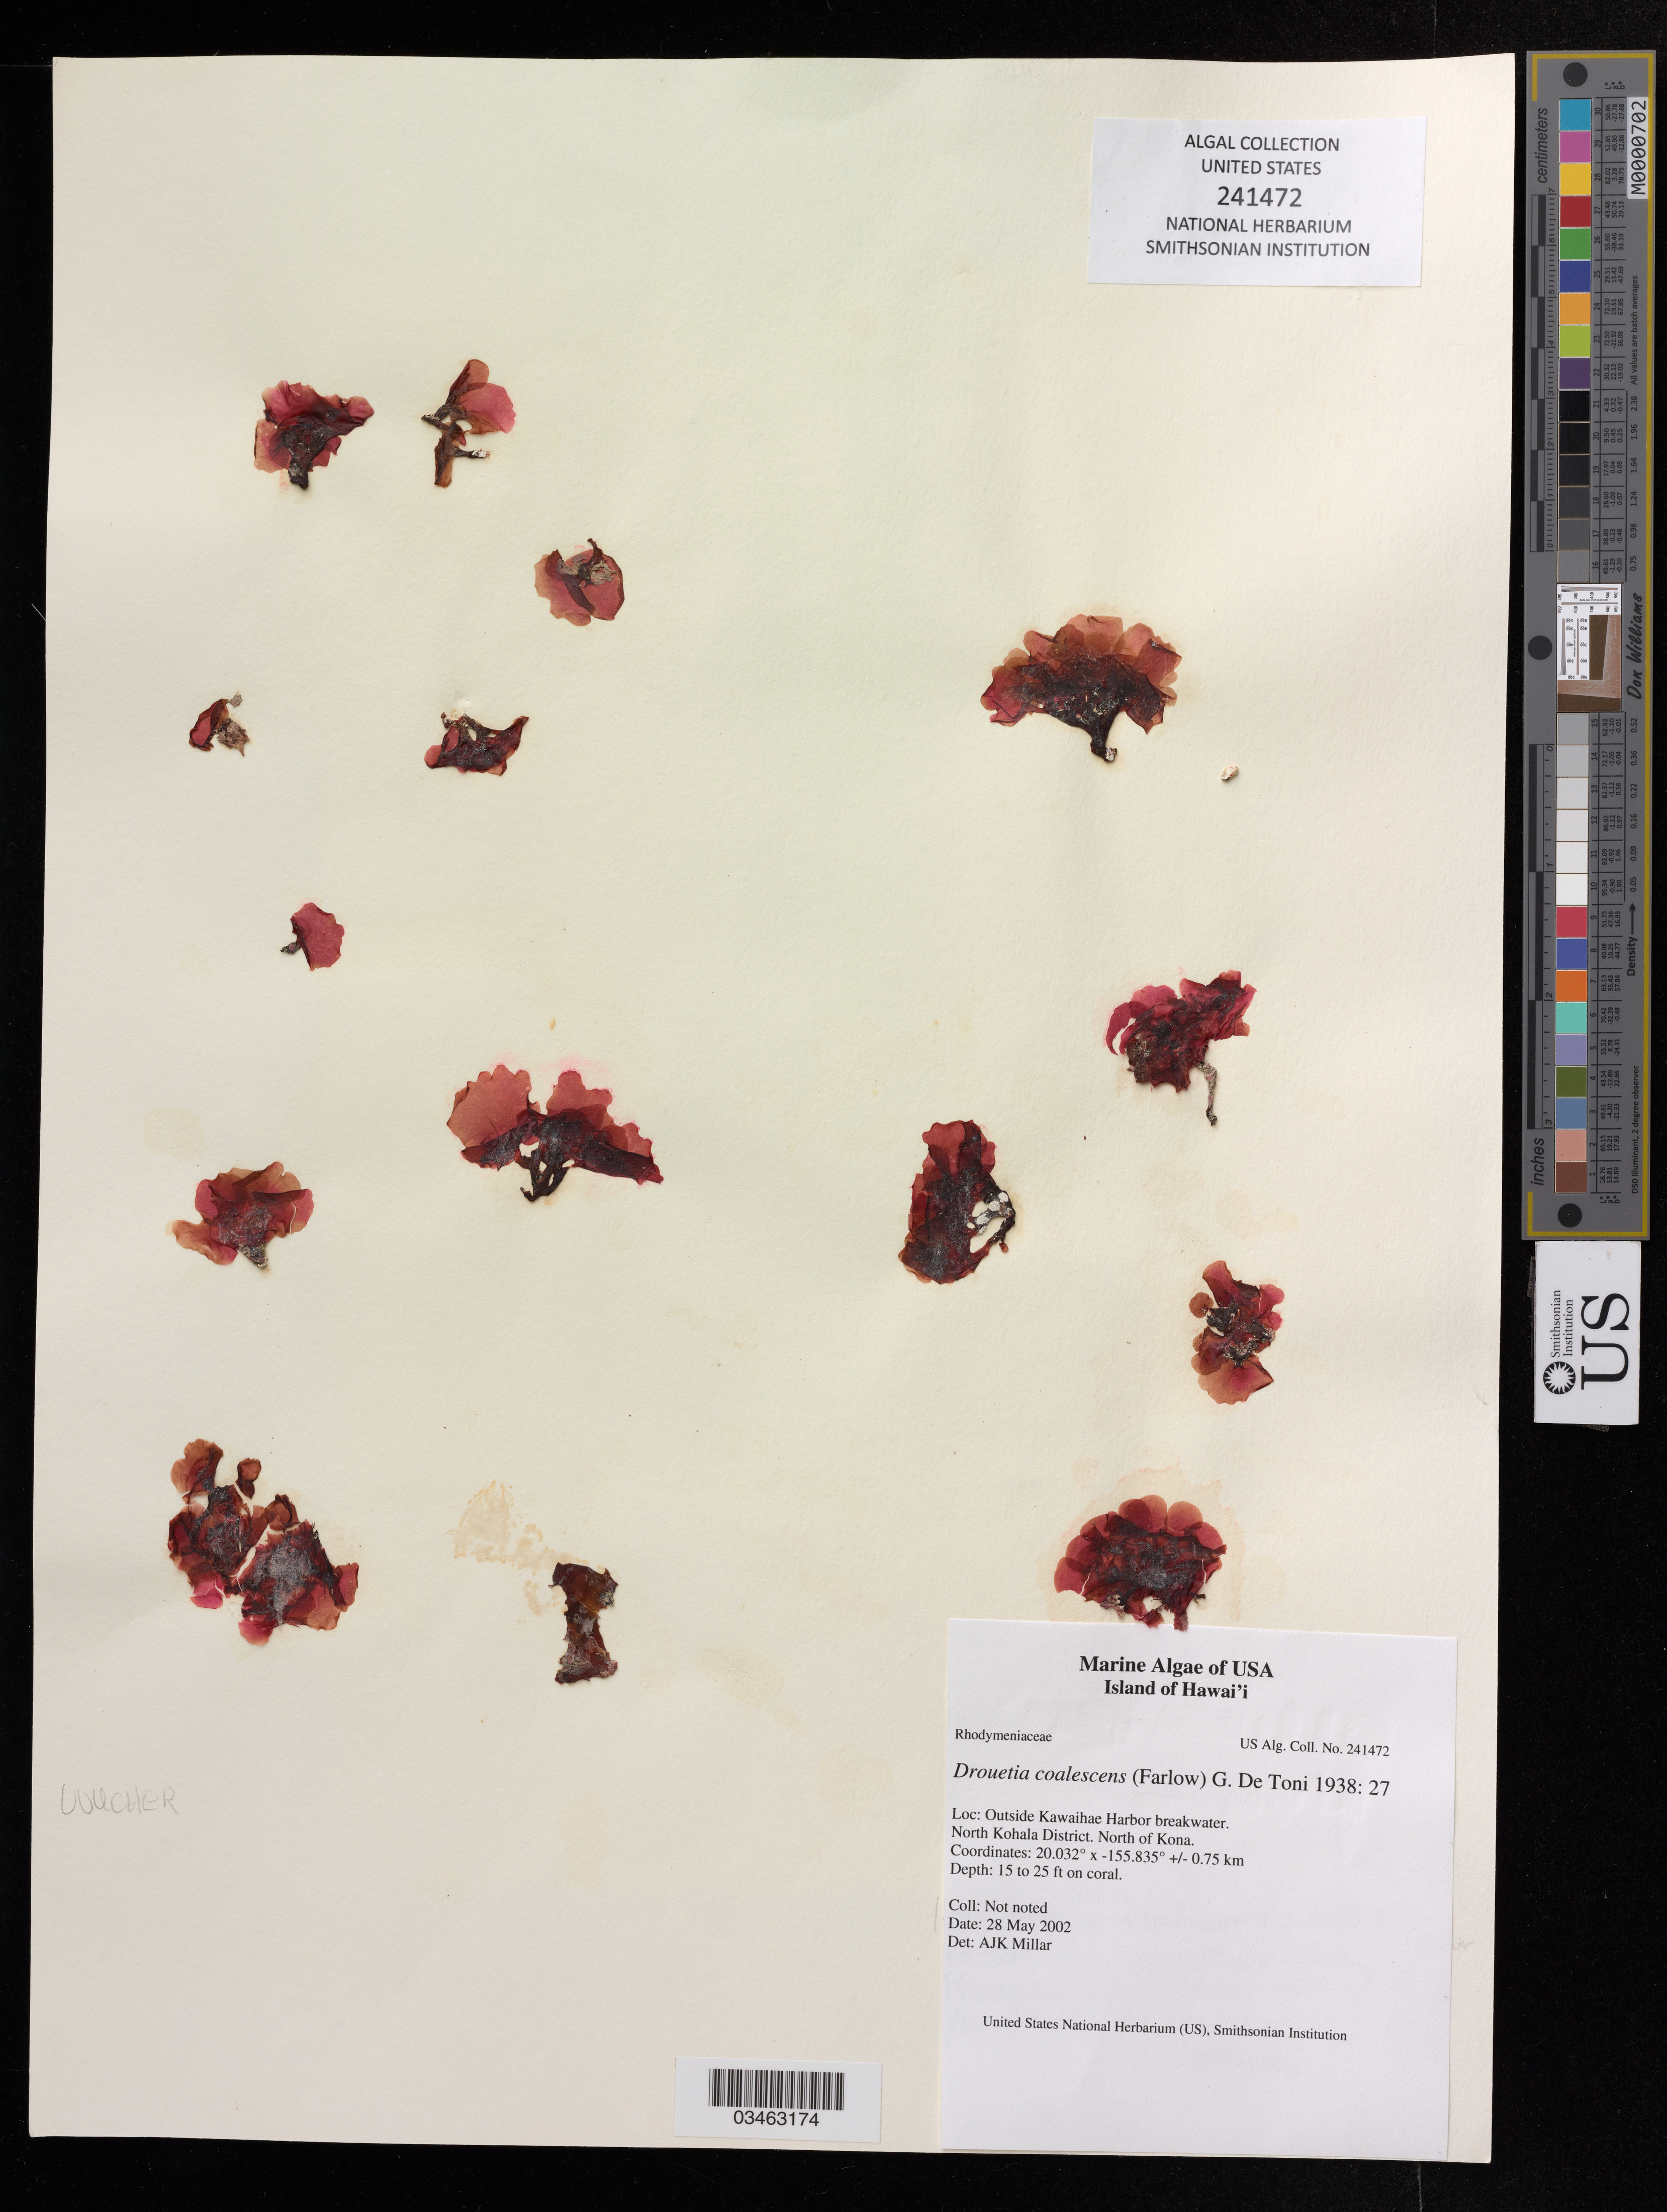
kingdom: Plantae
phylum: Rhodophyta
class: Florideophyceae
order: Rhodymeniales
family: Rhodymeniaceae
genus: Drouetia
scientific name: Drouetia coalescens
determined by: Millar, A. J. K.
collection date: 2002-05-28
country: United States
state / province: Hawaii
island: Hawaii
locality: Outside Kawaihae Harbor break water. North Kohala District. North of Kona.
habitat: On coral.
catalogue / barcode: US 241472